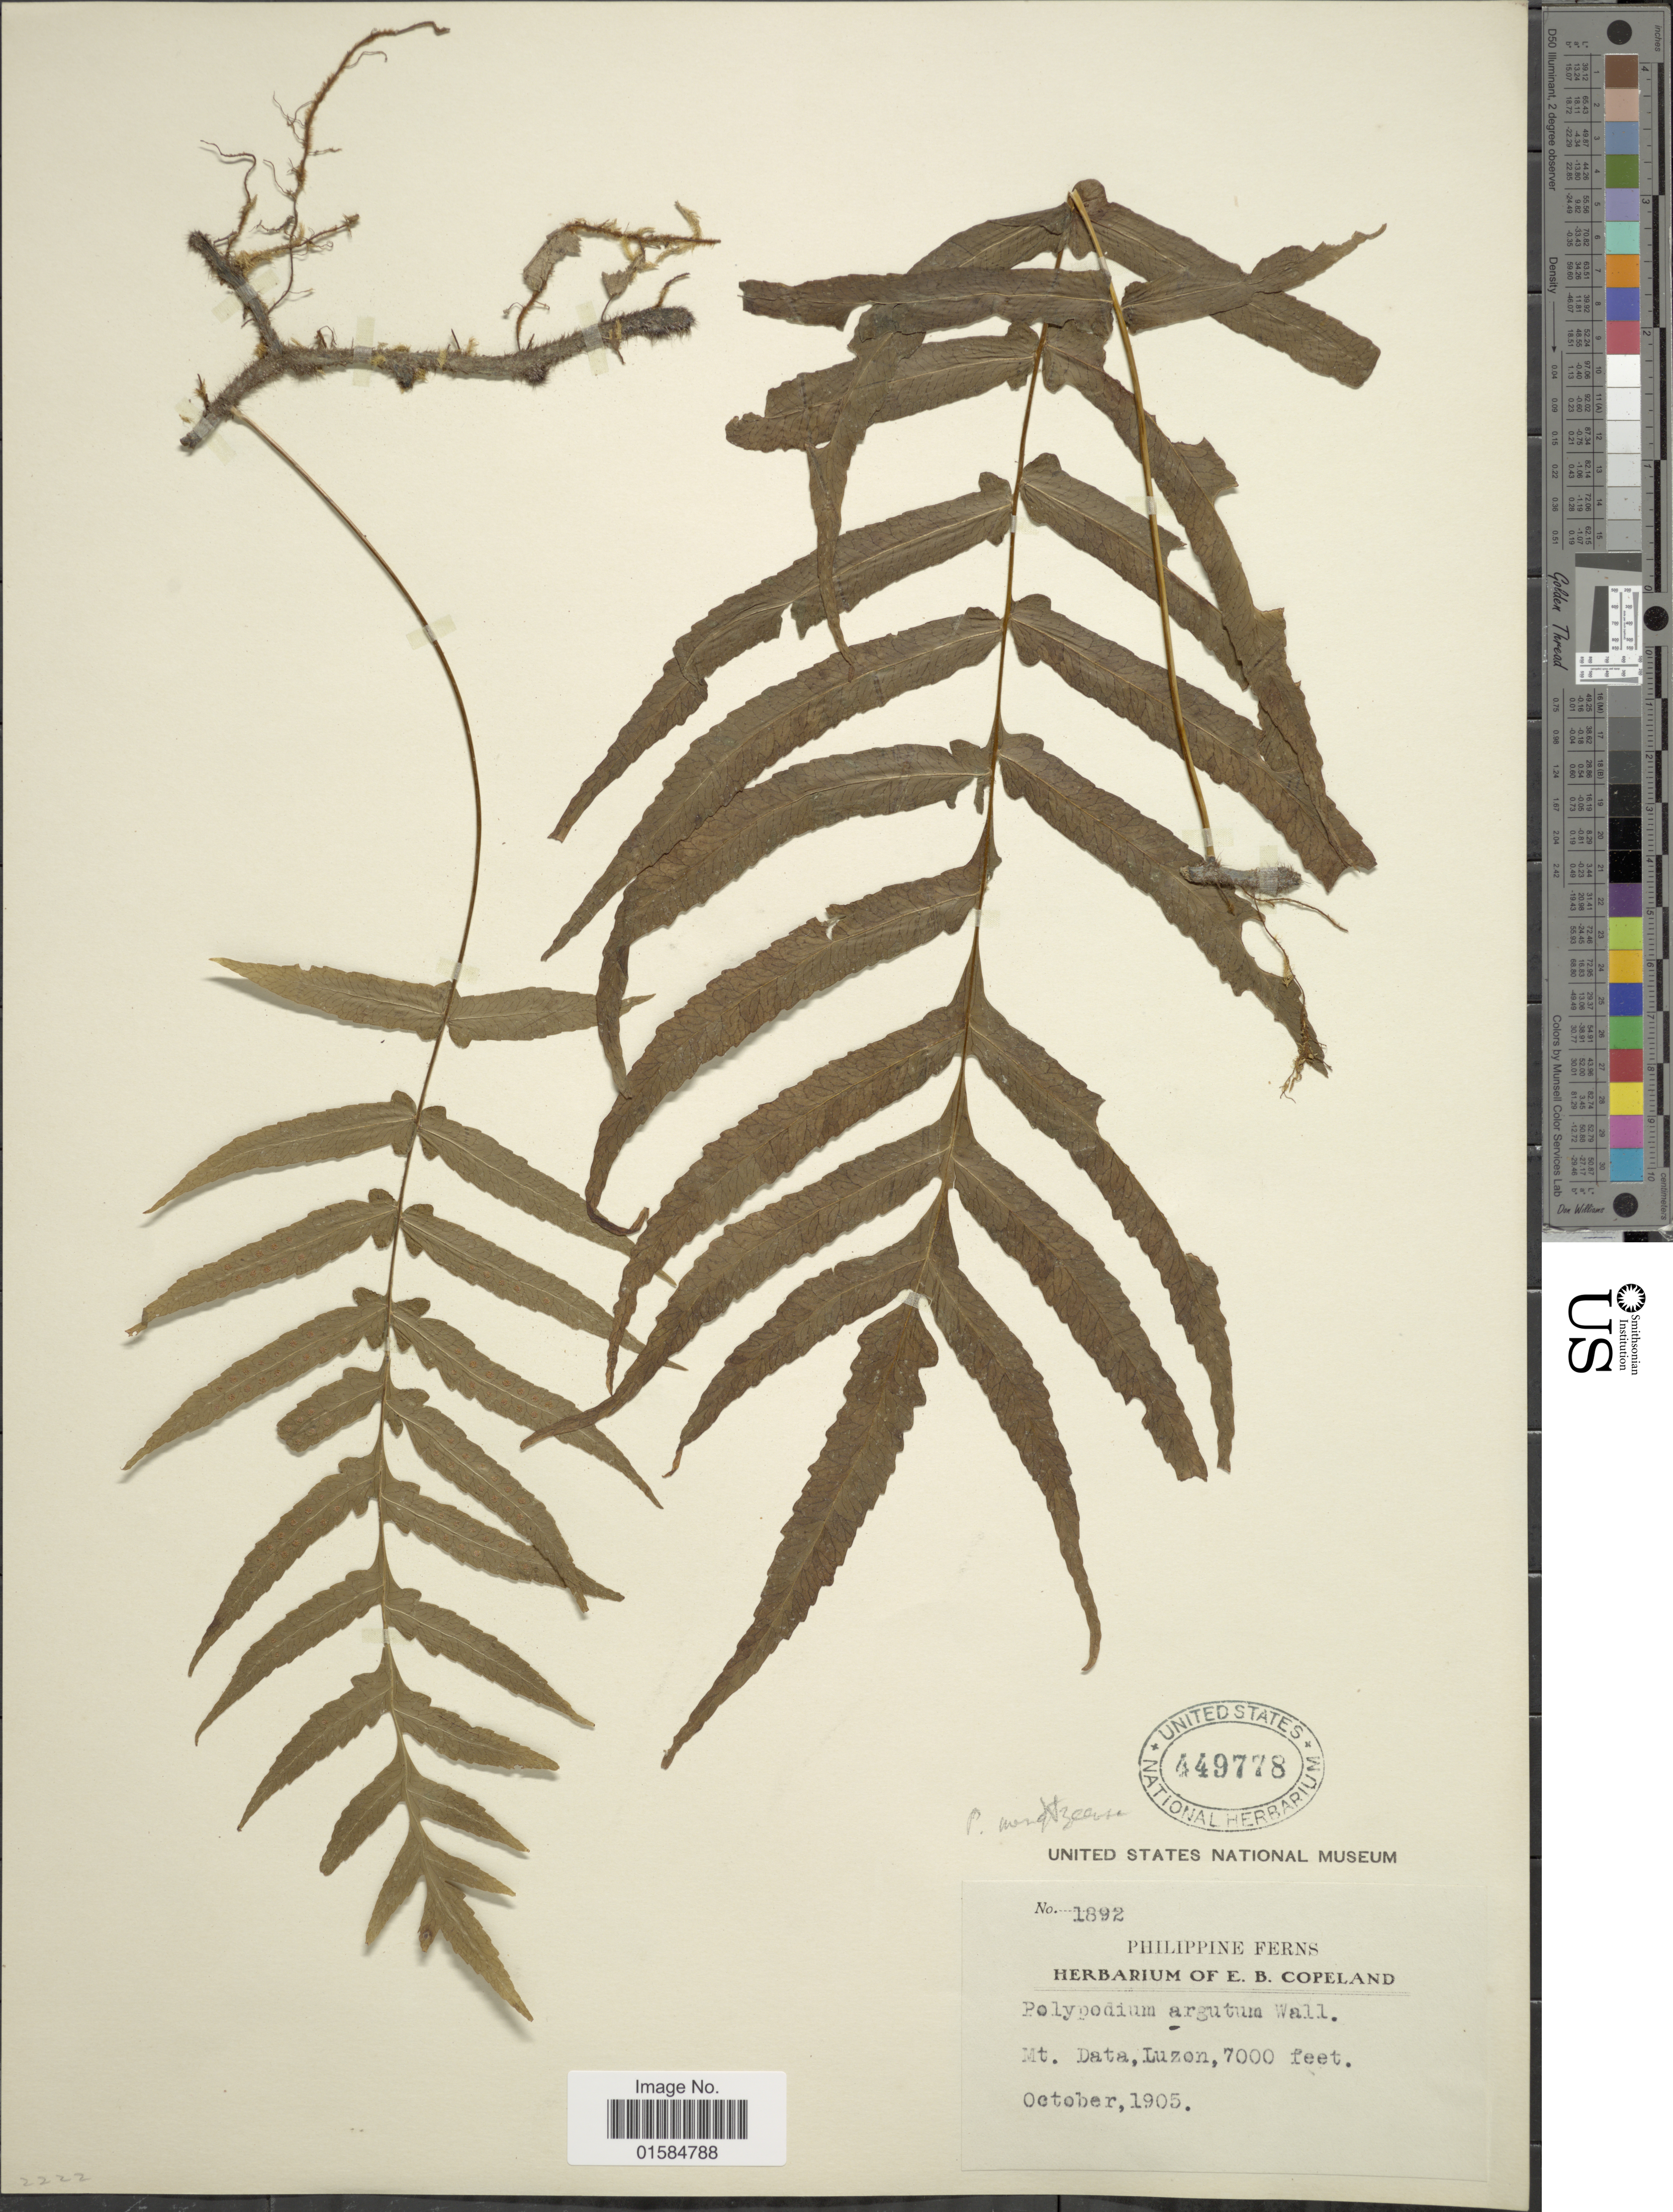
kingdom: Plantae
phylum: Tracheophyta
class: Polypodiopsida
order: Polypodiales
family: Polypodiaceae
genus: Goniophlebium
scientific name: Goniophlebium mengtzeense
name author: (Christ) Rödl-Linder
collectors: ex herb. E. B. Copeland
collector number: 1892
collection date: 1905-10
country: Philippines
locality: Mt. Data, Luzon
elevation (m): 2134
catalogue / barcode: US 449778